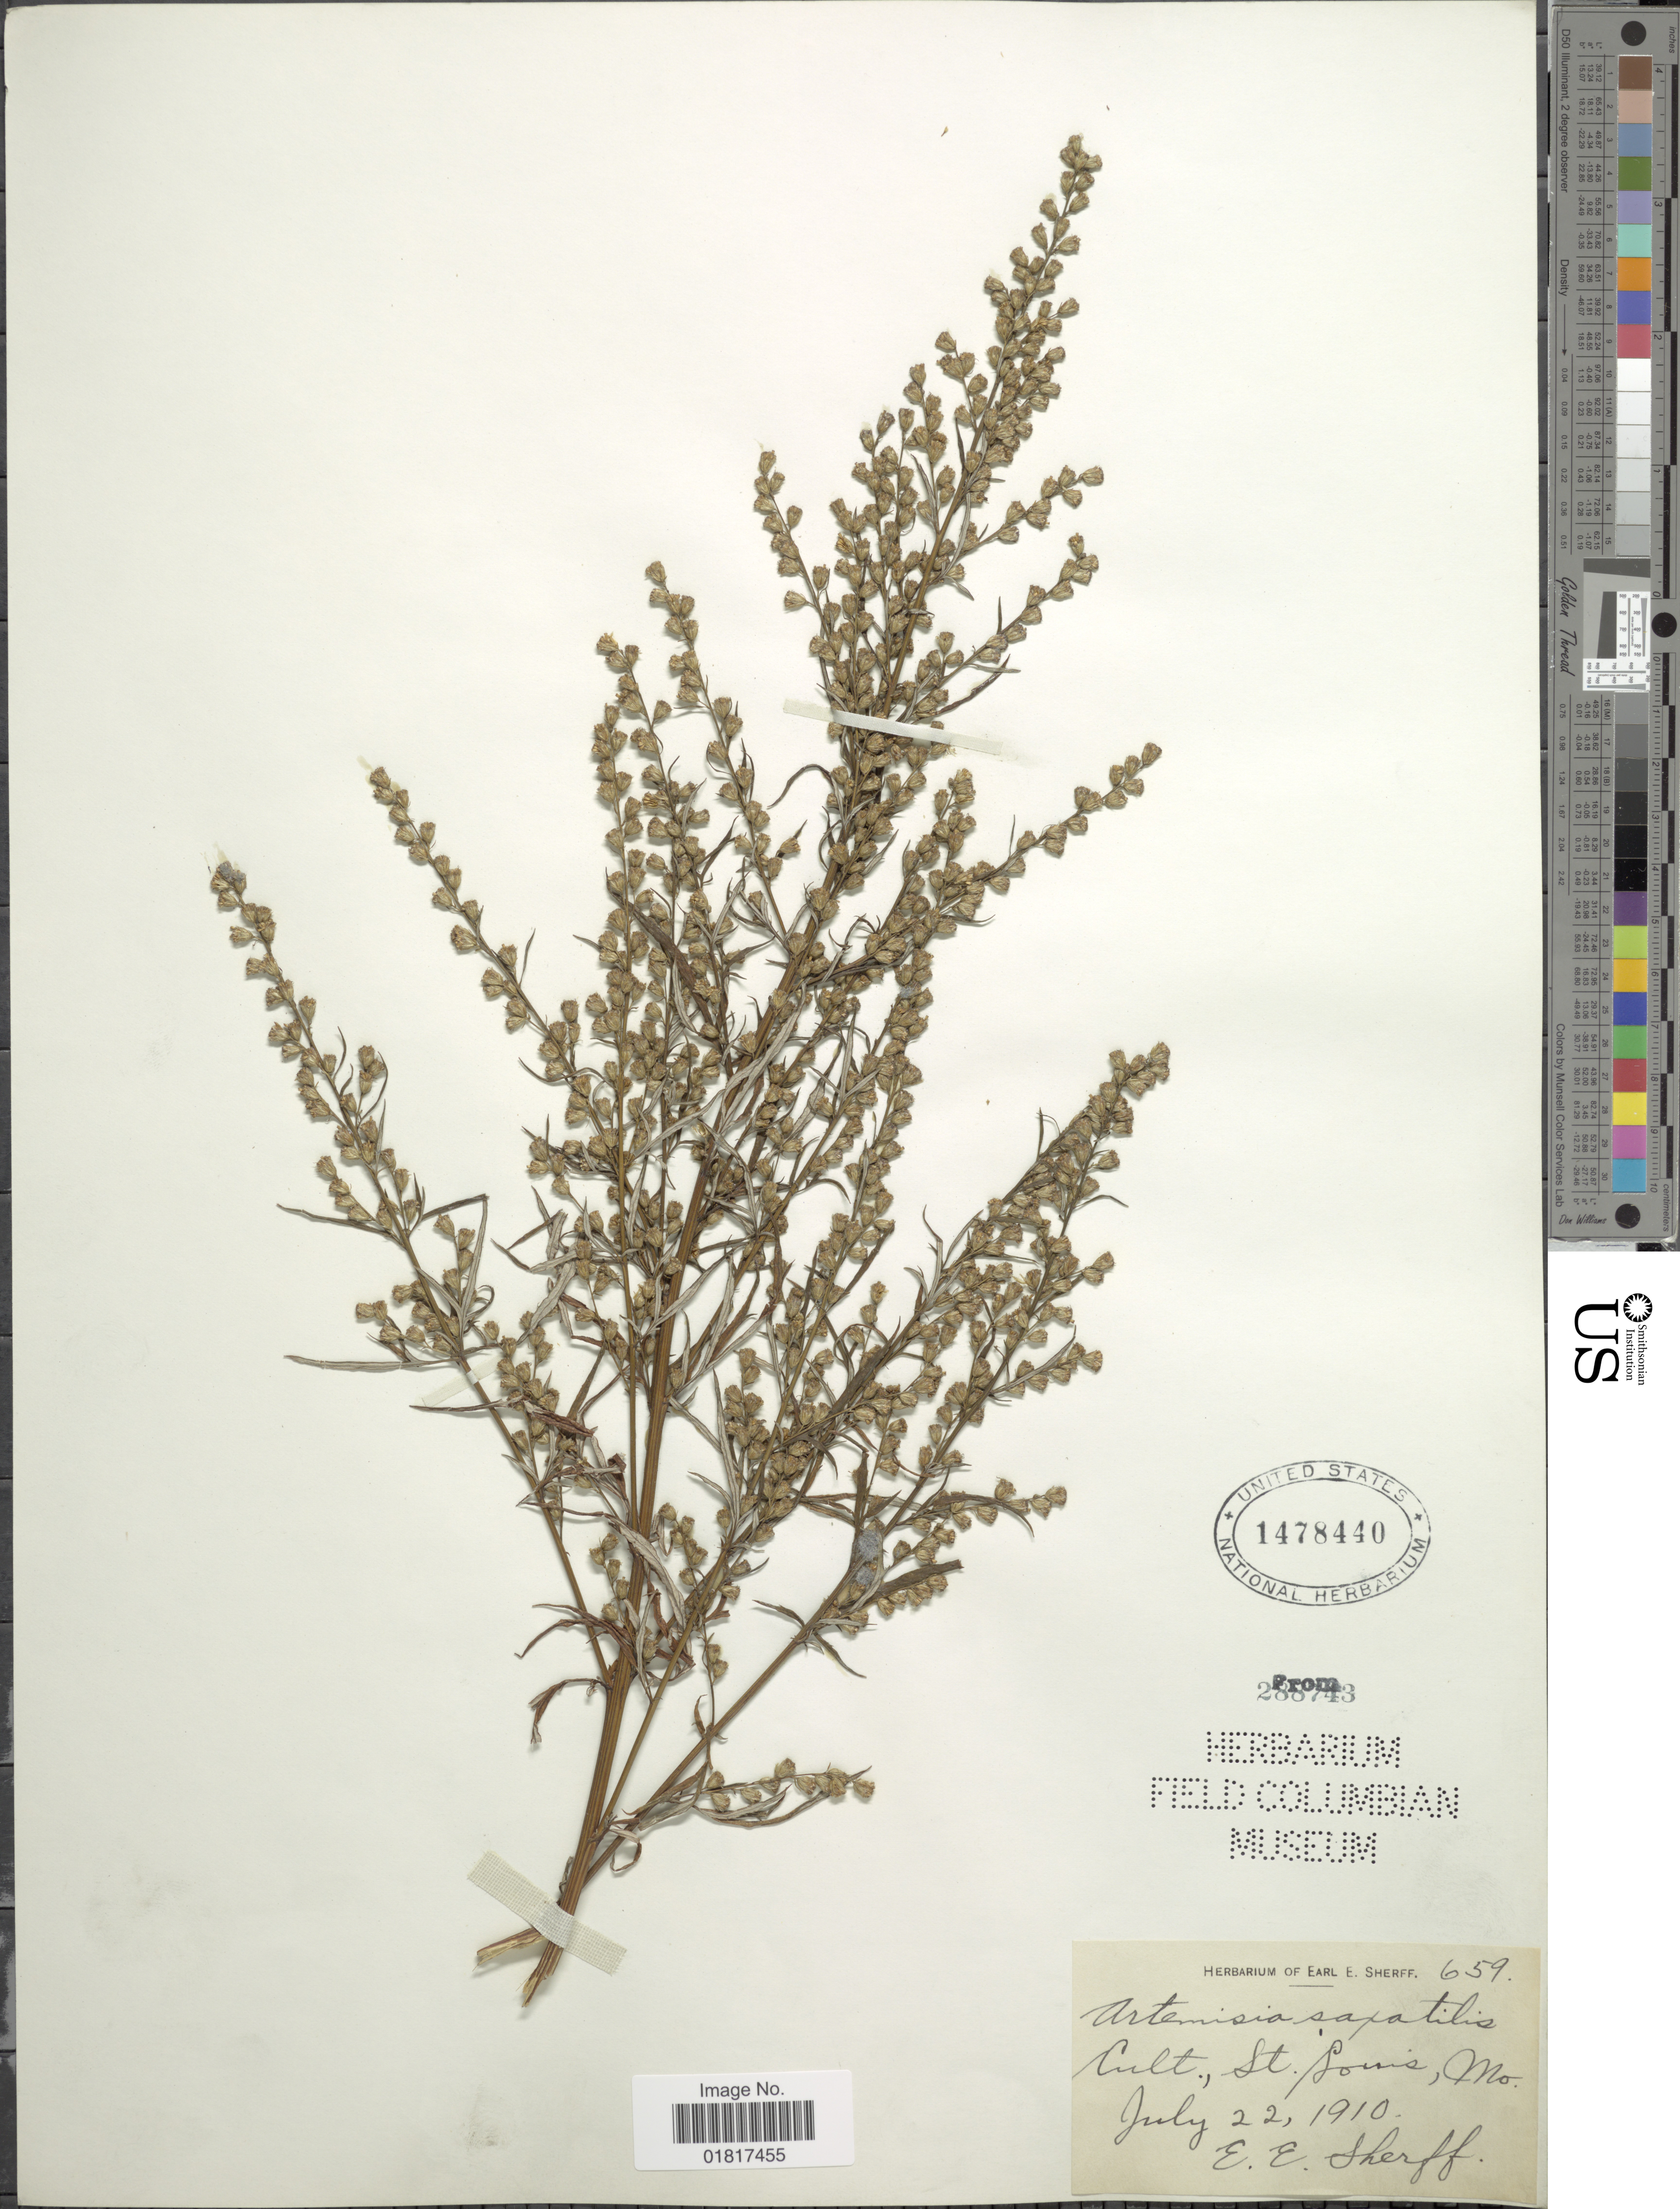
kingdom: Plantae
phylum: Tracheophyta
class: Magnoliopsida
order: Asterales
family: Asteraceae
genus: Artemisia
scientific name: Artemisia sp.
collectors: E. E. Sherff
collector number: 659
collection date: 1910-07-22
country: United States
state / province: Missouri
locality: St Louis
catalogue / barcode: US 1478440